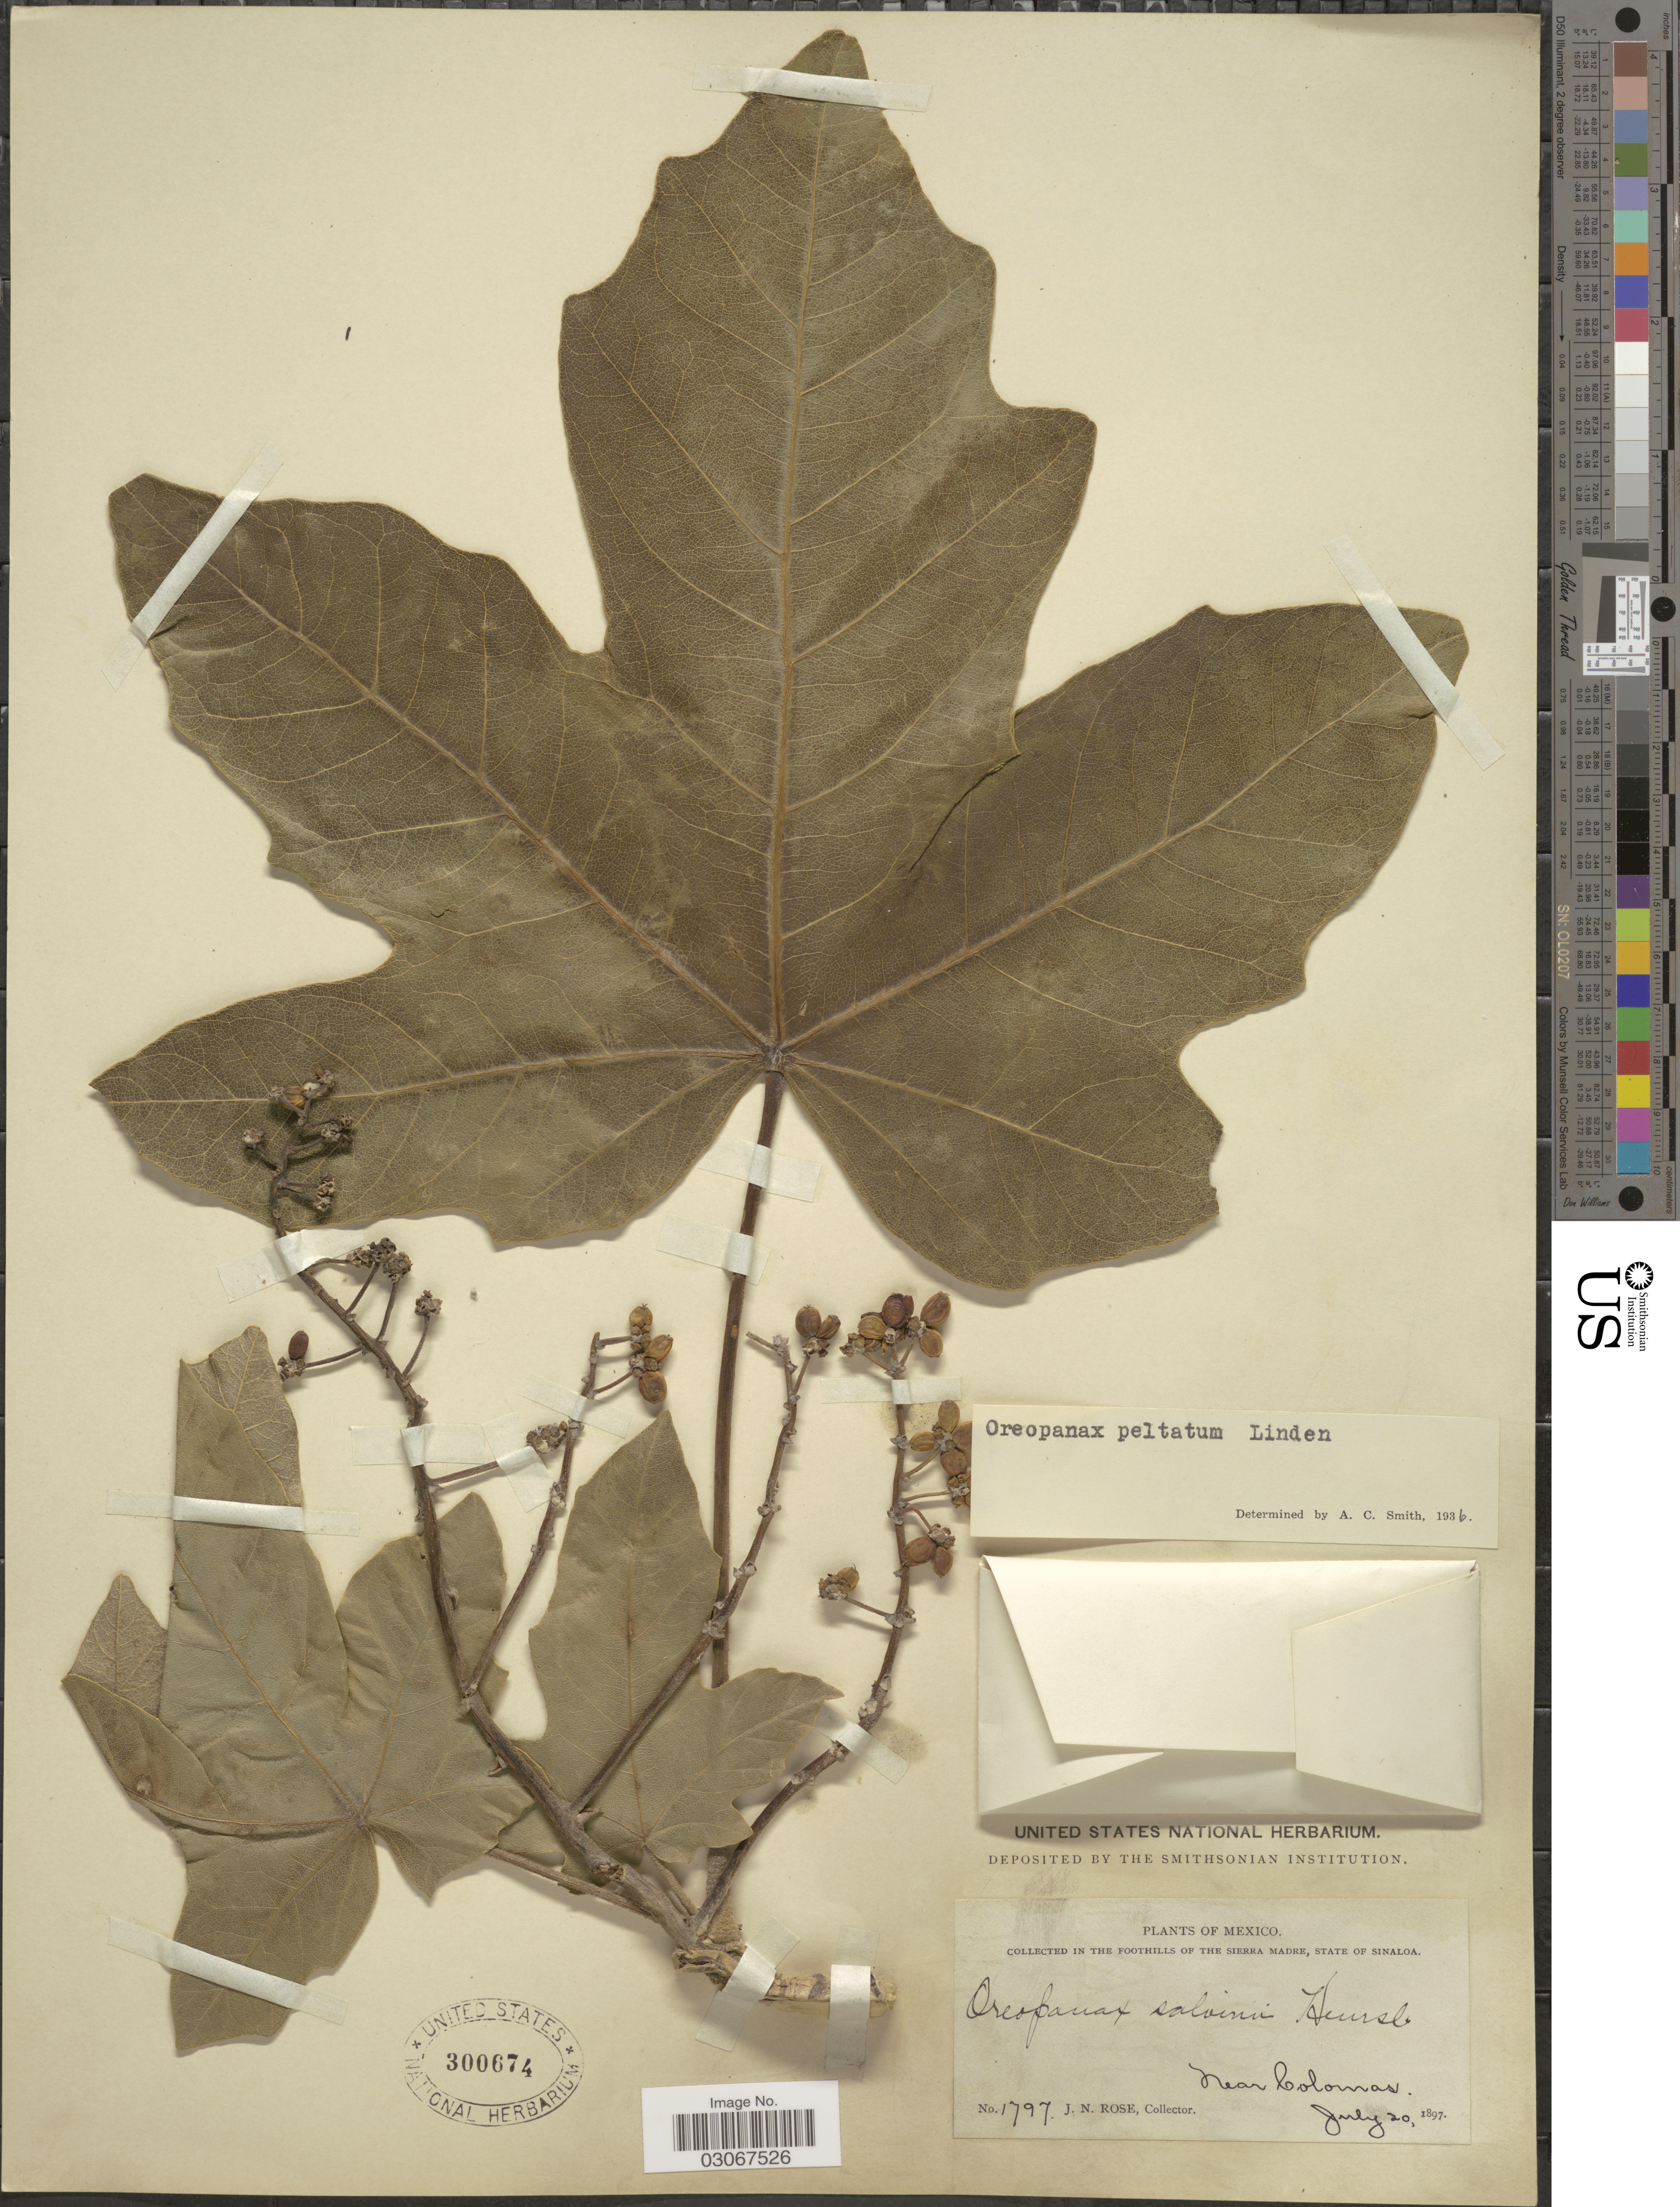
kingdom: Plantae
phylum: Tracheophyta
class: Magnoliopsida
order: Apiales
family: Araliaceae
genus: Oreopanax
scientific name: Oreopanax peltatus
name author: Linden ex Regel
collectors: J. N. Rose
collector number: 1797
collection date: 1897-07-20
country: Mexico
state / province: Sinaloa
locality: In the foothills of The Sierra Madre, Near Colomas.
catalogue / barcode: US 300674